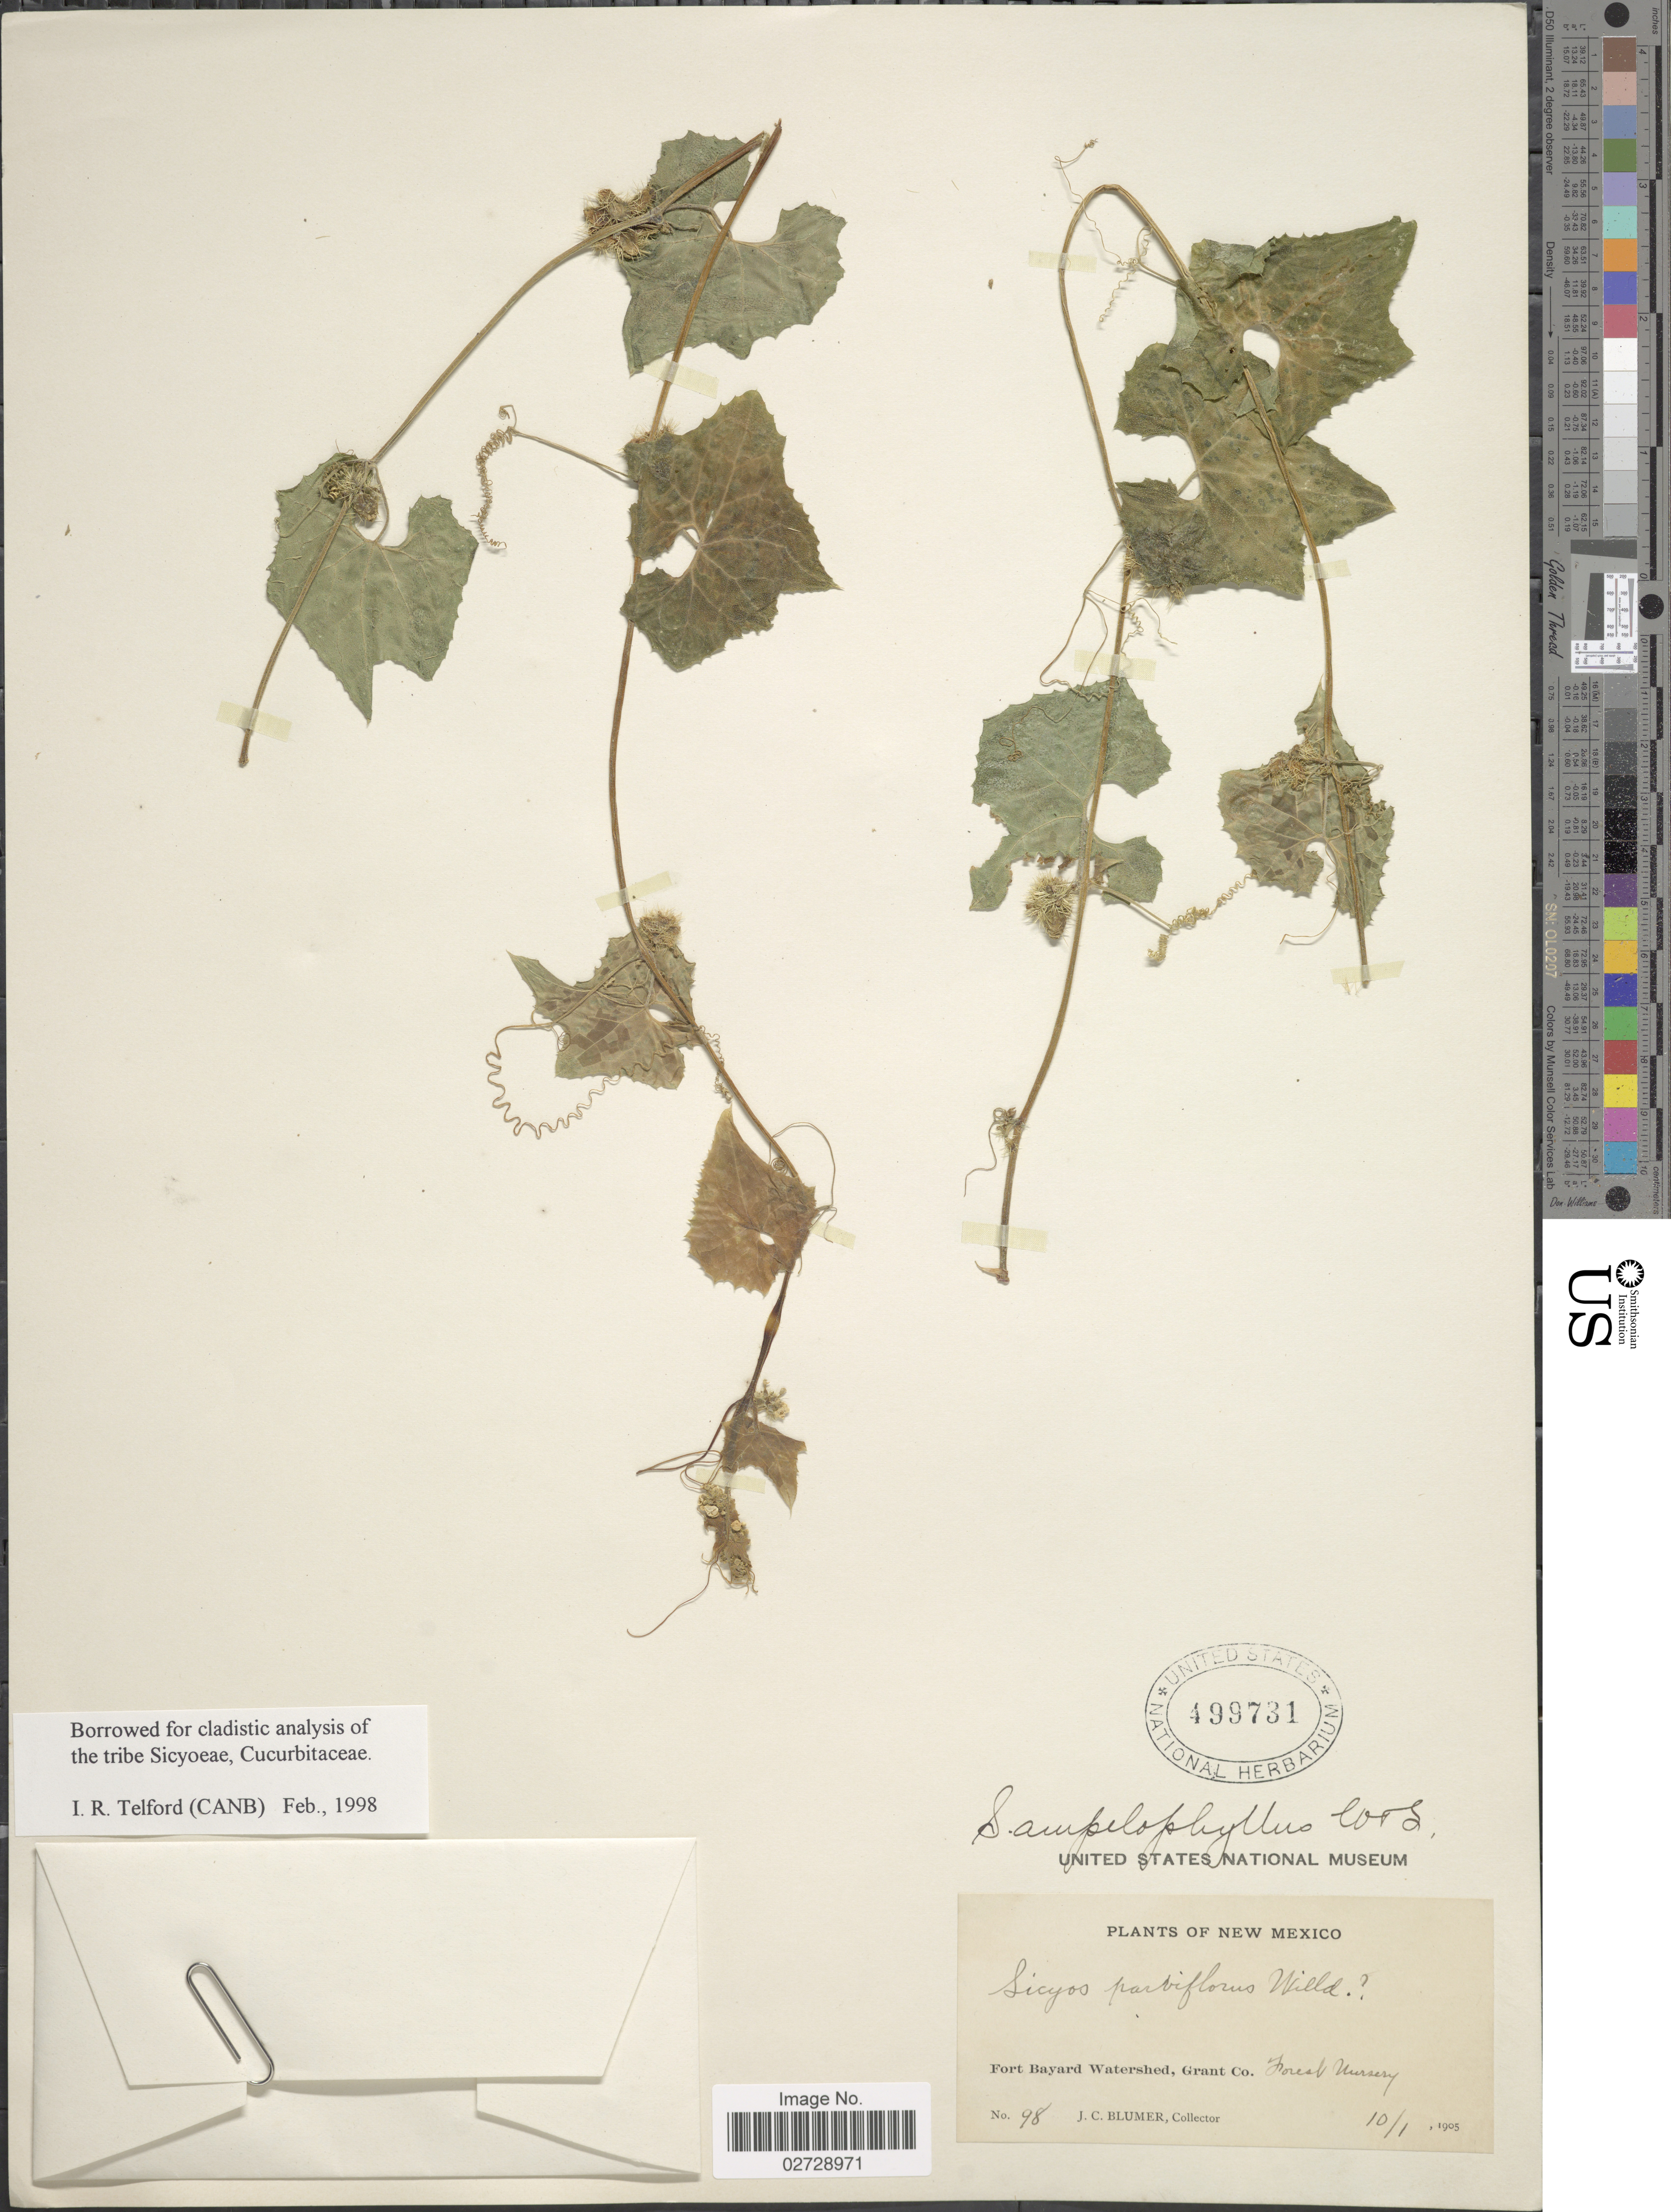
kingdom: Plantae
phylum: Tracheophyta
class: Magnoliopsida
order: Cucurbitales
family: Cucurbitaceae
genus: Sicyos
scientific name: Sicyos laciniatus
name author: L.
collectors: J. C. Blumer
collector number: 98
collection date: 1905-01-10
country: United States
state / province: New Mexico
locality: Fort Bayard Watershed, Grant Co. Forest Nursery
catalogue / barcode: US 499731